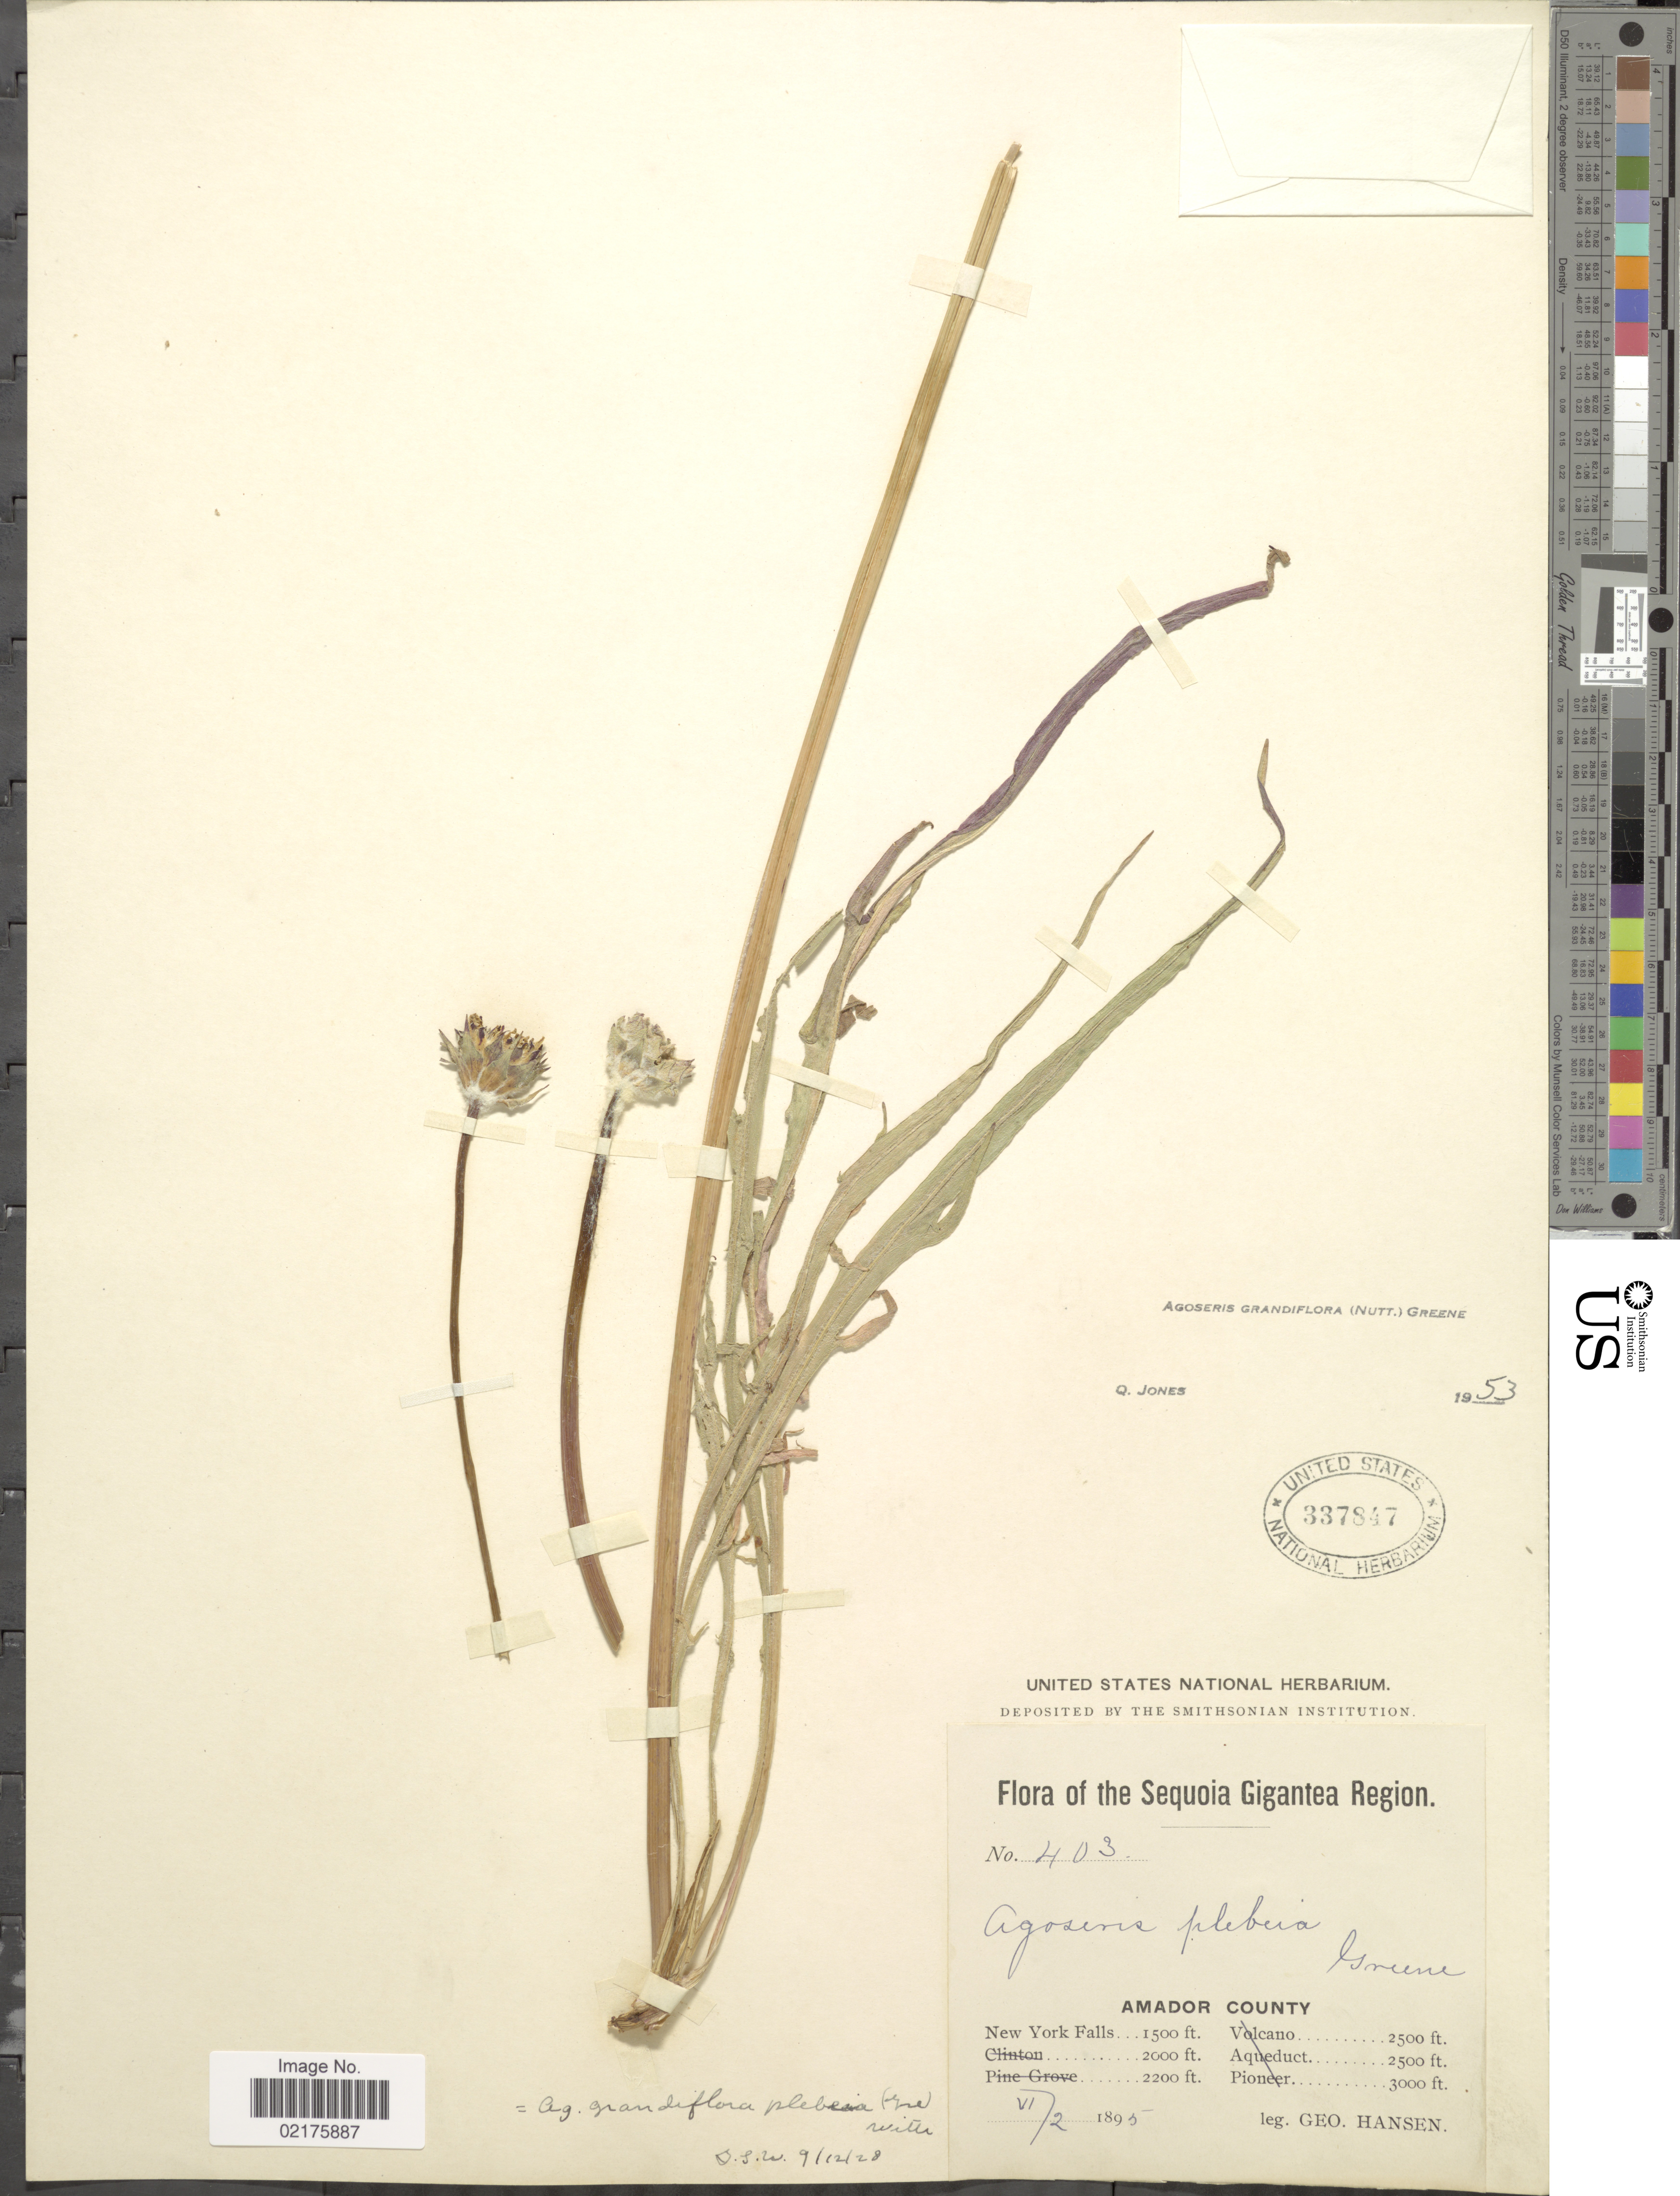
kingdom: Plantae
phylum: Tracheophyta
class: Magnoliopsida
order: Asterales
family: Asteraceae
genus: Agoseris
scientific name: Agoseris grandiflora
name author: (Nutt.) Greene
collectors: G. Hansen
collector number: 403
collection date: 1895-06-02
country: United States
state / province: California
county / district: Amador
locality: The Sequoia Gigantea Region, Amador County, New York Falls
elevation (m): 457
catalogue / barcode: US 337847